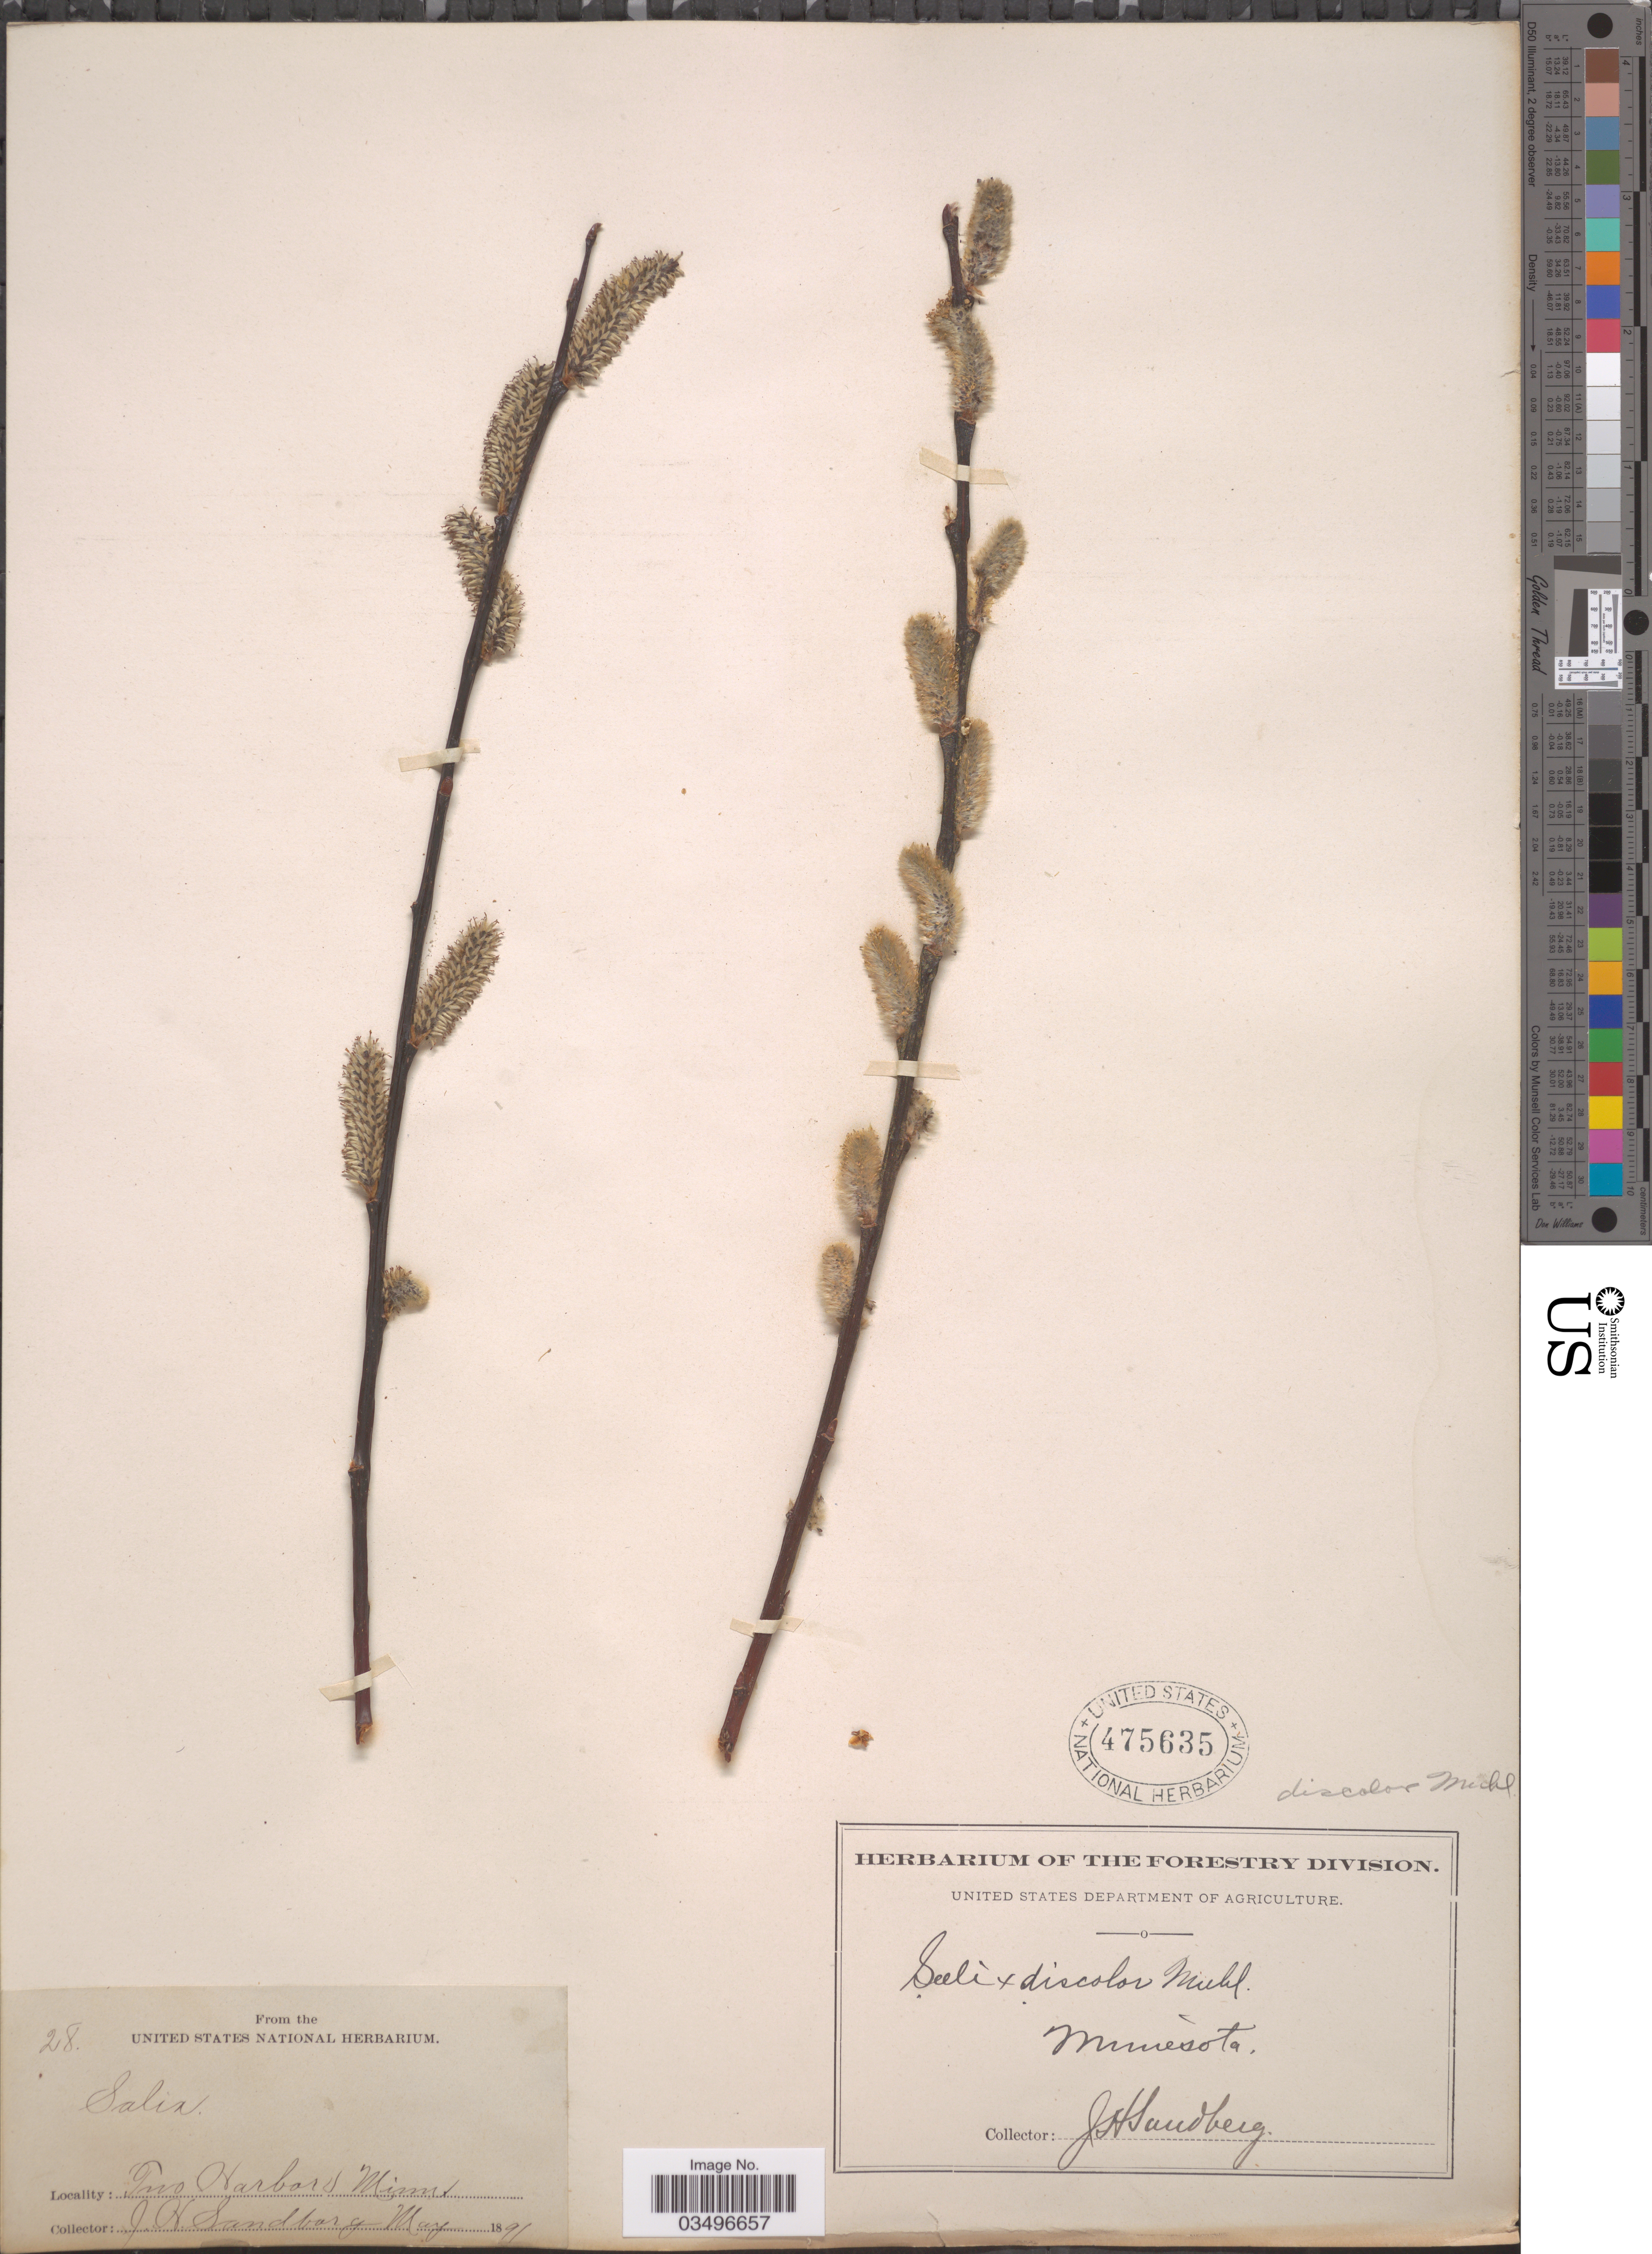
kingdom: Plantae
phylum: Tracheophyta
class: Magnoliopsida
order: Malpighiales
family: Salicaceae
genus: Salix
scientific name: Salix discolor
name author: Muhl.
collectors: J. H. Sandberg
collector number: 28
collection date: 1891-05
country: United States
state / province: Minnesota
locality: Two Harbors.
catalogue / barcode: US 475635